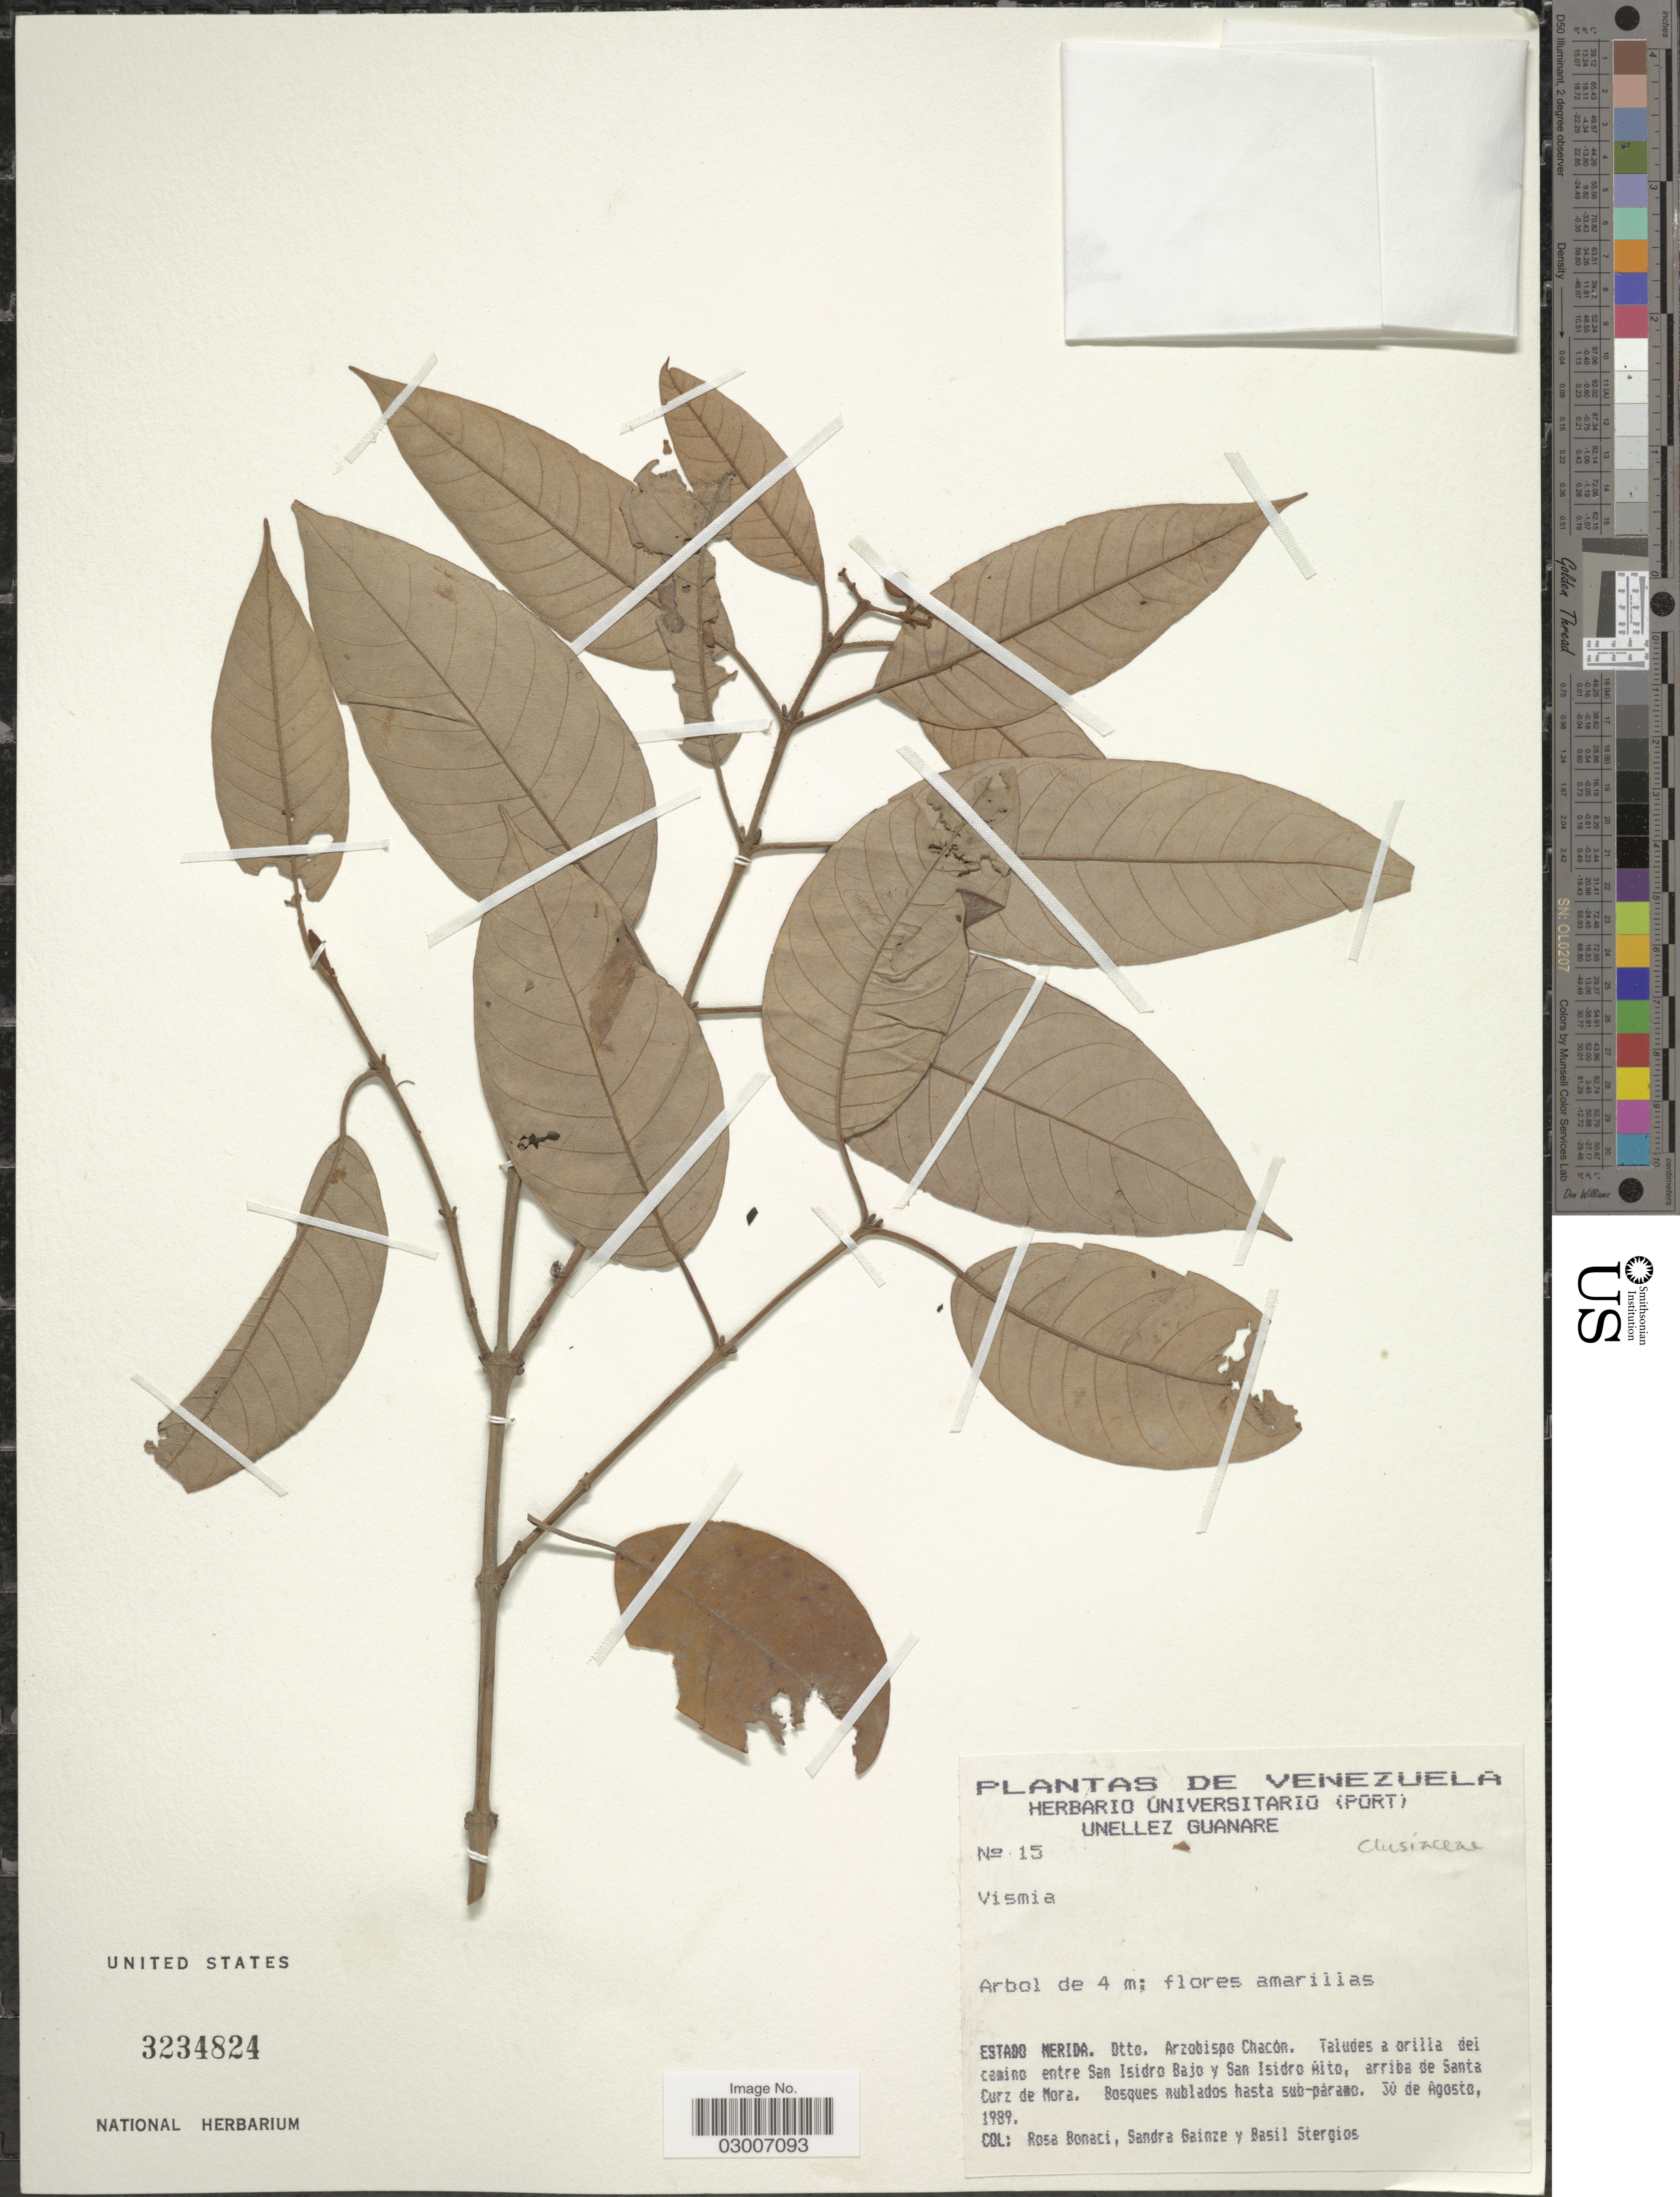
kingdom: Plantae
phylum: Tracheophyta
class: Magnoliopsida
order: Malpighiales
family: Hypericaceae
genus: Vismia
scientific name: Vismia sp.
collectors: R. Bonaci, S. Gainze & B. G. Stergios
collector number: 15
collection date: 1989-08-30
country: Venezuela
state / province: Mérida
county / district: Arzobispo Chacón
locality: Camino entre San Isidro Bajo y San Isidro Alto, arriba de Santa Cruz de Mora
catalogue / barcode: US 3234824